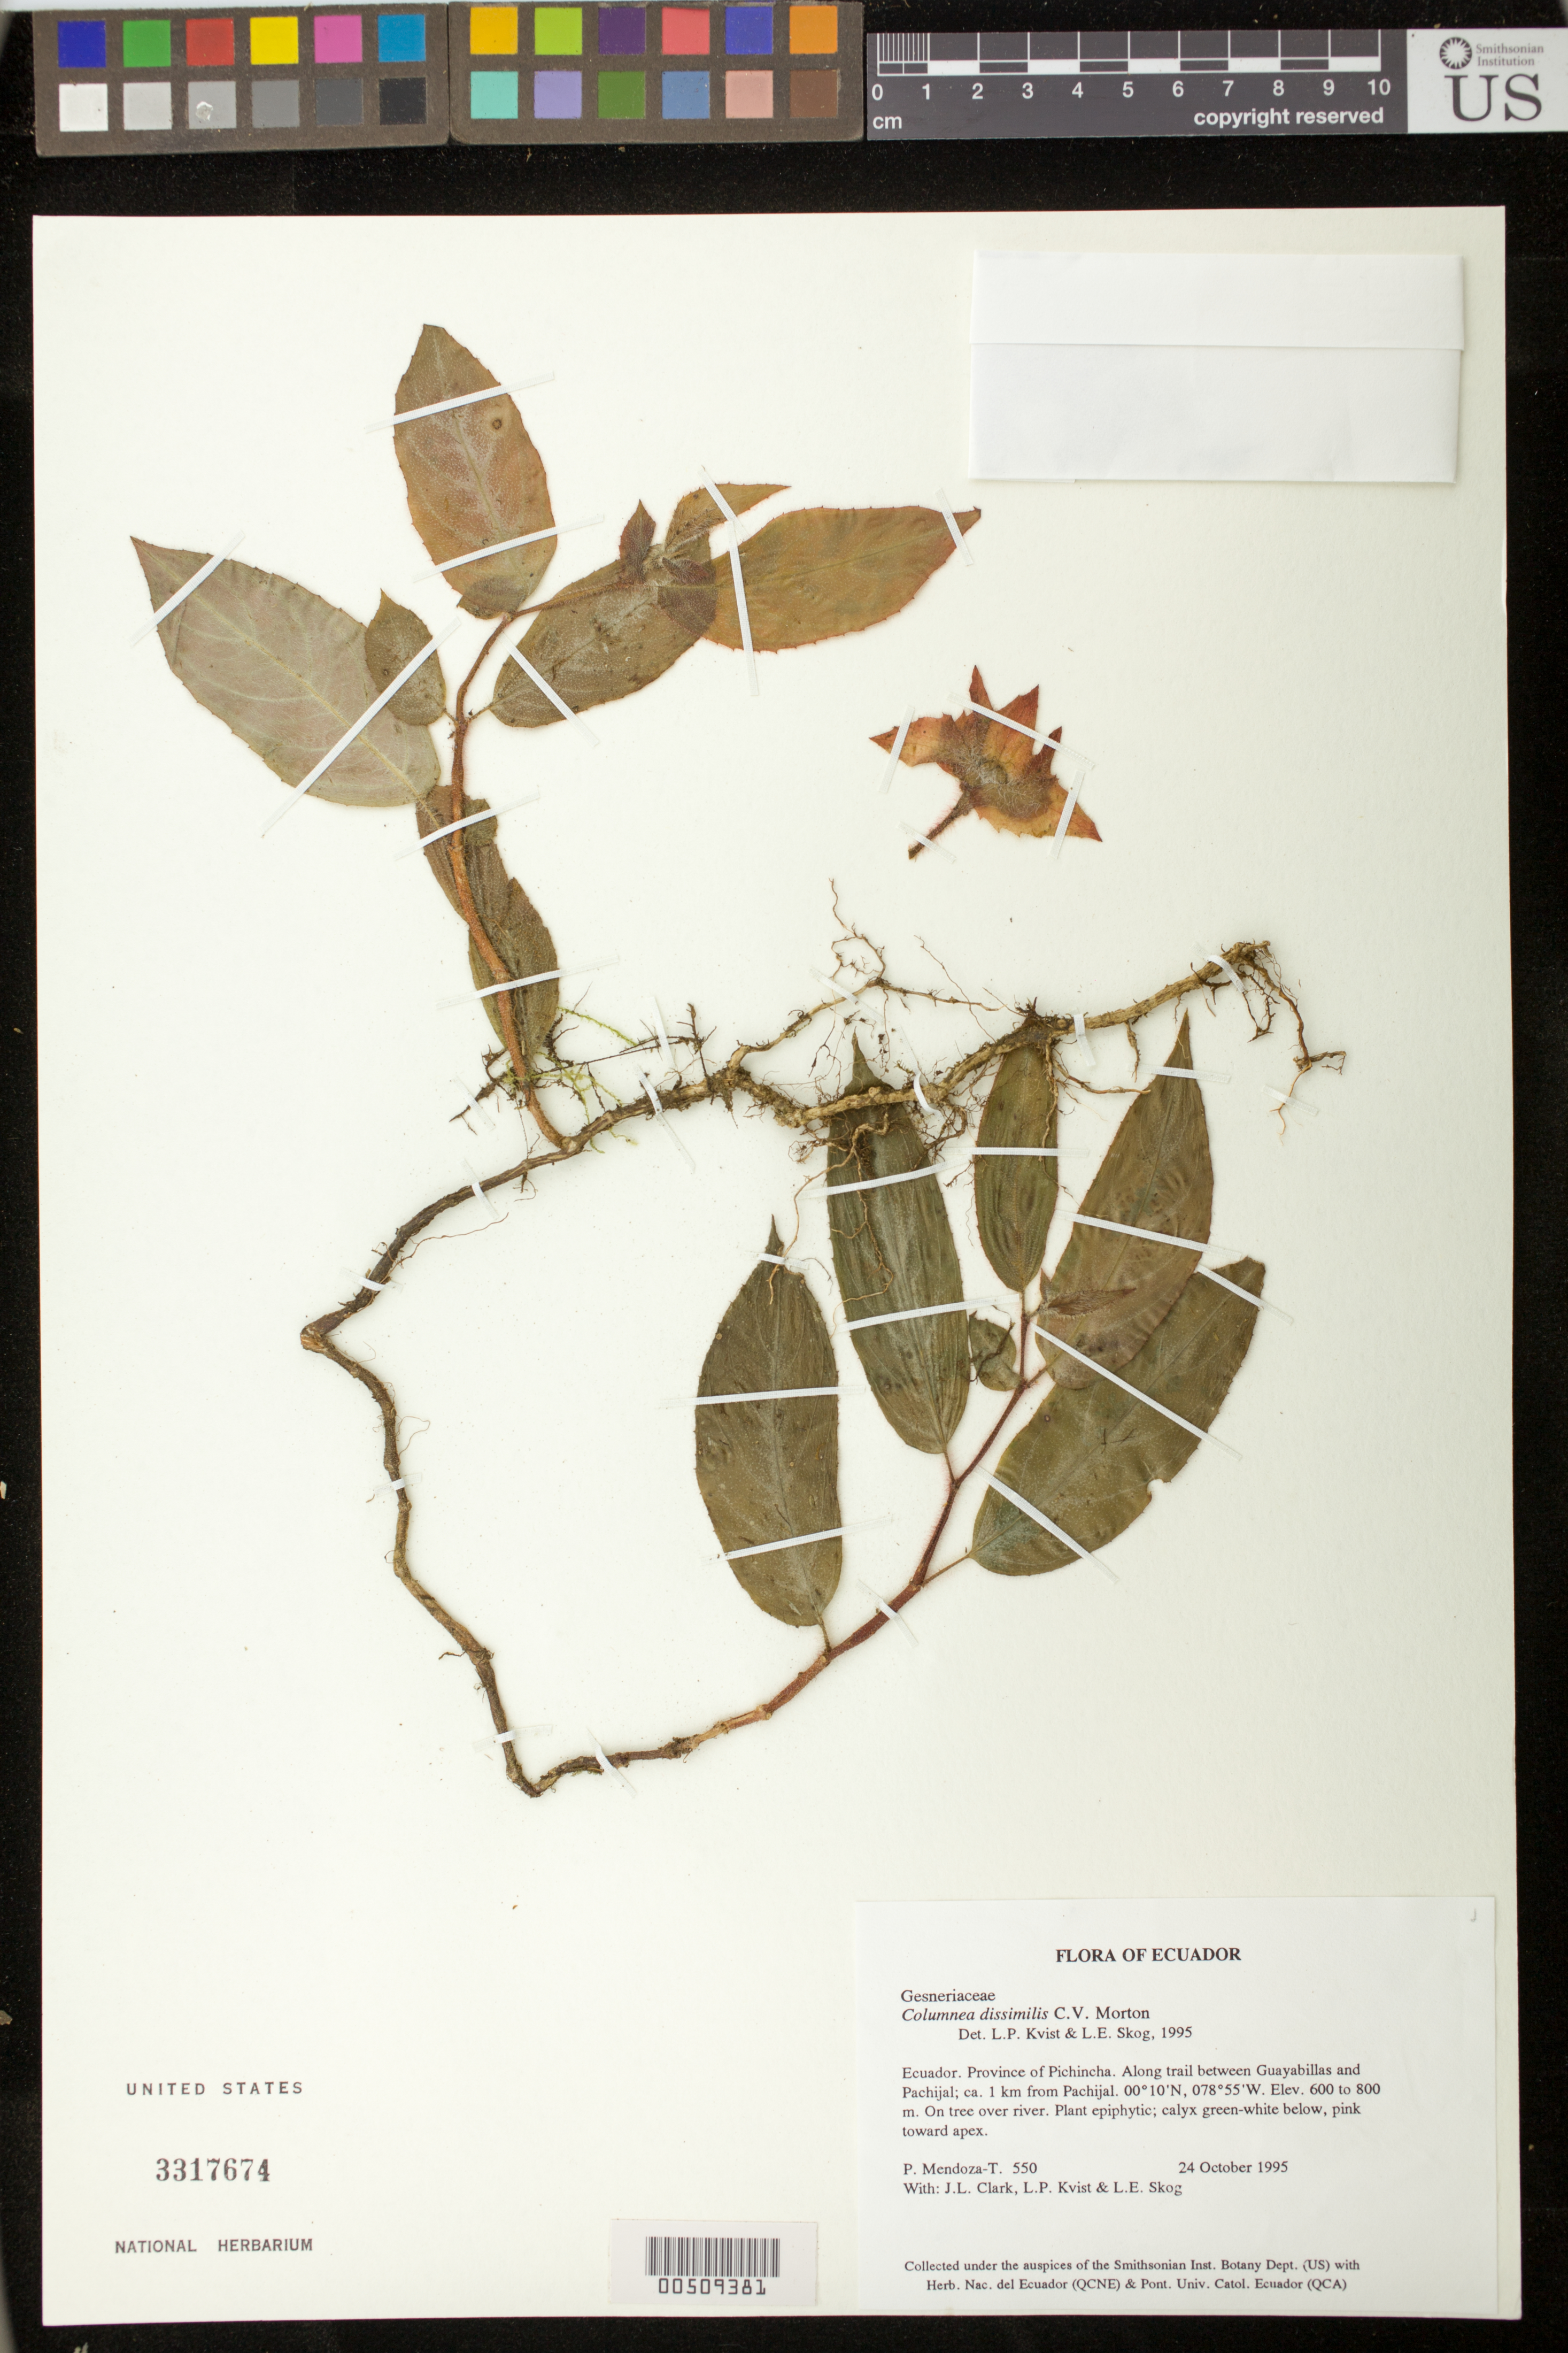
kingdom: Plantae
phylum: Tracheophyta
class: Magnoliopsida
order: Lamiales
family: Gesneriaceae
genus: Columnea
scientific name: Columnea dissimilis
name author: C.V. Morton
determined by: Skog, Laurence E.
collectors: P. Mendoza-T., J. L. Clark, L. P. Kvist & L. E. Skog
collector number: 550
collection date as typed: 24 Oct 1995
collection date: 1995-10-24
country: Ecuador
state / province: Pichincha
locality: Along trail between Guayabillas and Pachijal; ca. 1 km from Pachijal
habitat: On tree over river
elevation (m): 600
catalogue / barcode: US 3317674